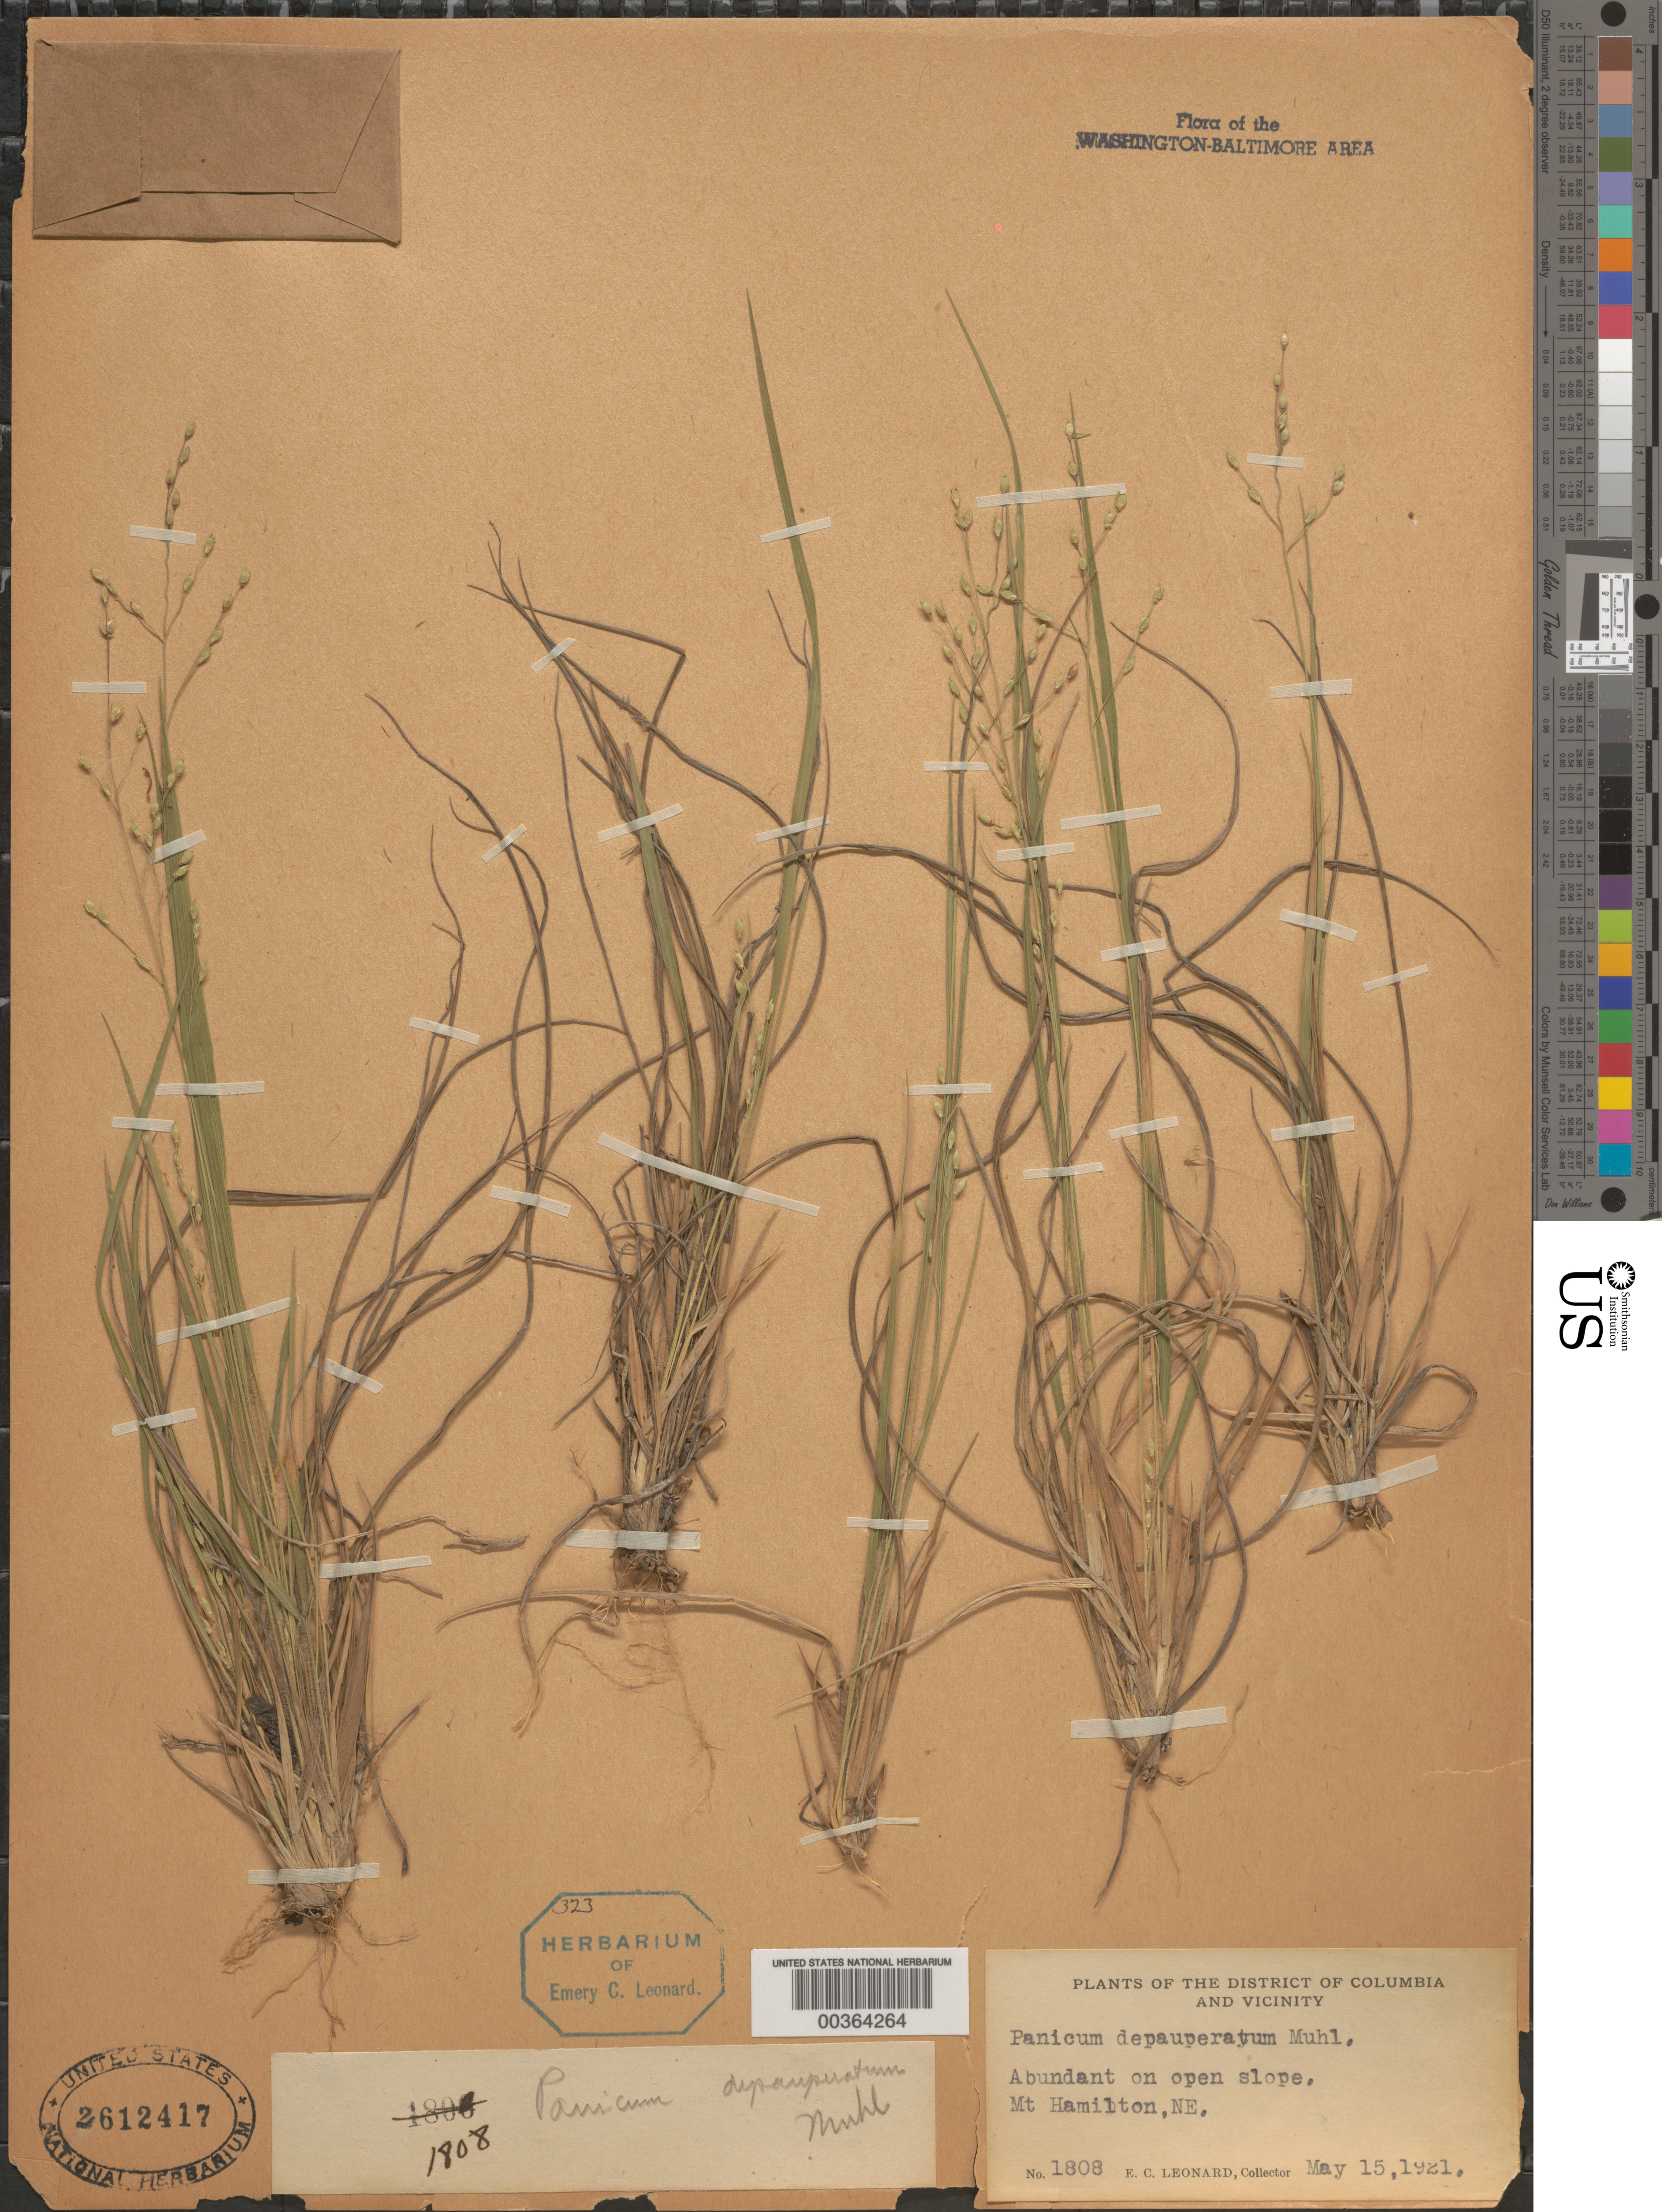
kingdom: Plantae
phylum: Tracheophyta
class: Liliopsida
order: Poales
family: Poaceae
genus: Dichanthelium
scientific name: Dichanthelium depauperatum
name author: (Muhl.) Gould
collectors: E. C. Leonard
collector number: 1808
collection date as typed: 15 May 1921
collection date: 1921-05-15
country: United States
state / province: District of Columbia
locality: Mt Hamilton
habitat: Open slope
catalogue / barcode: US 2612417